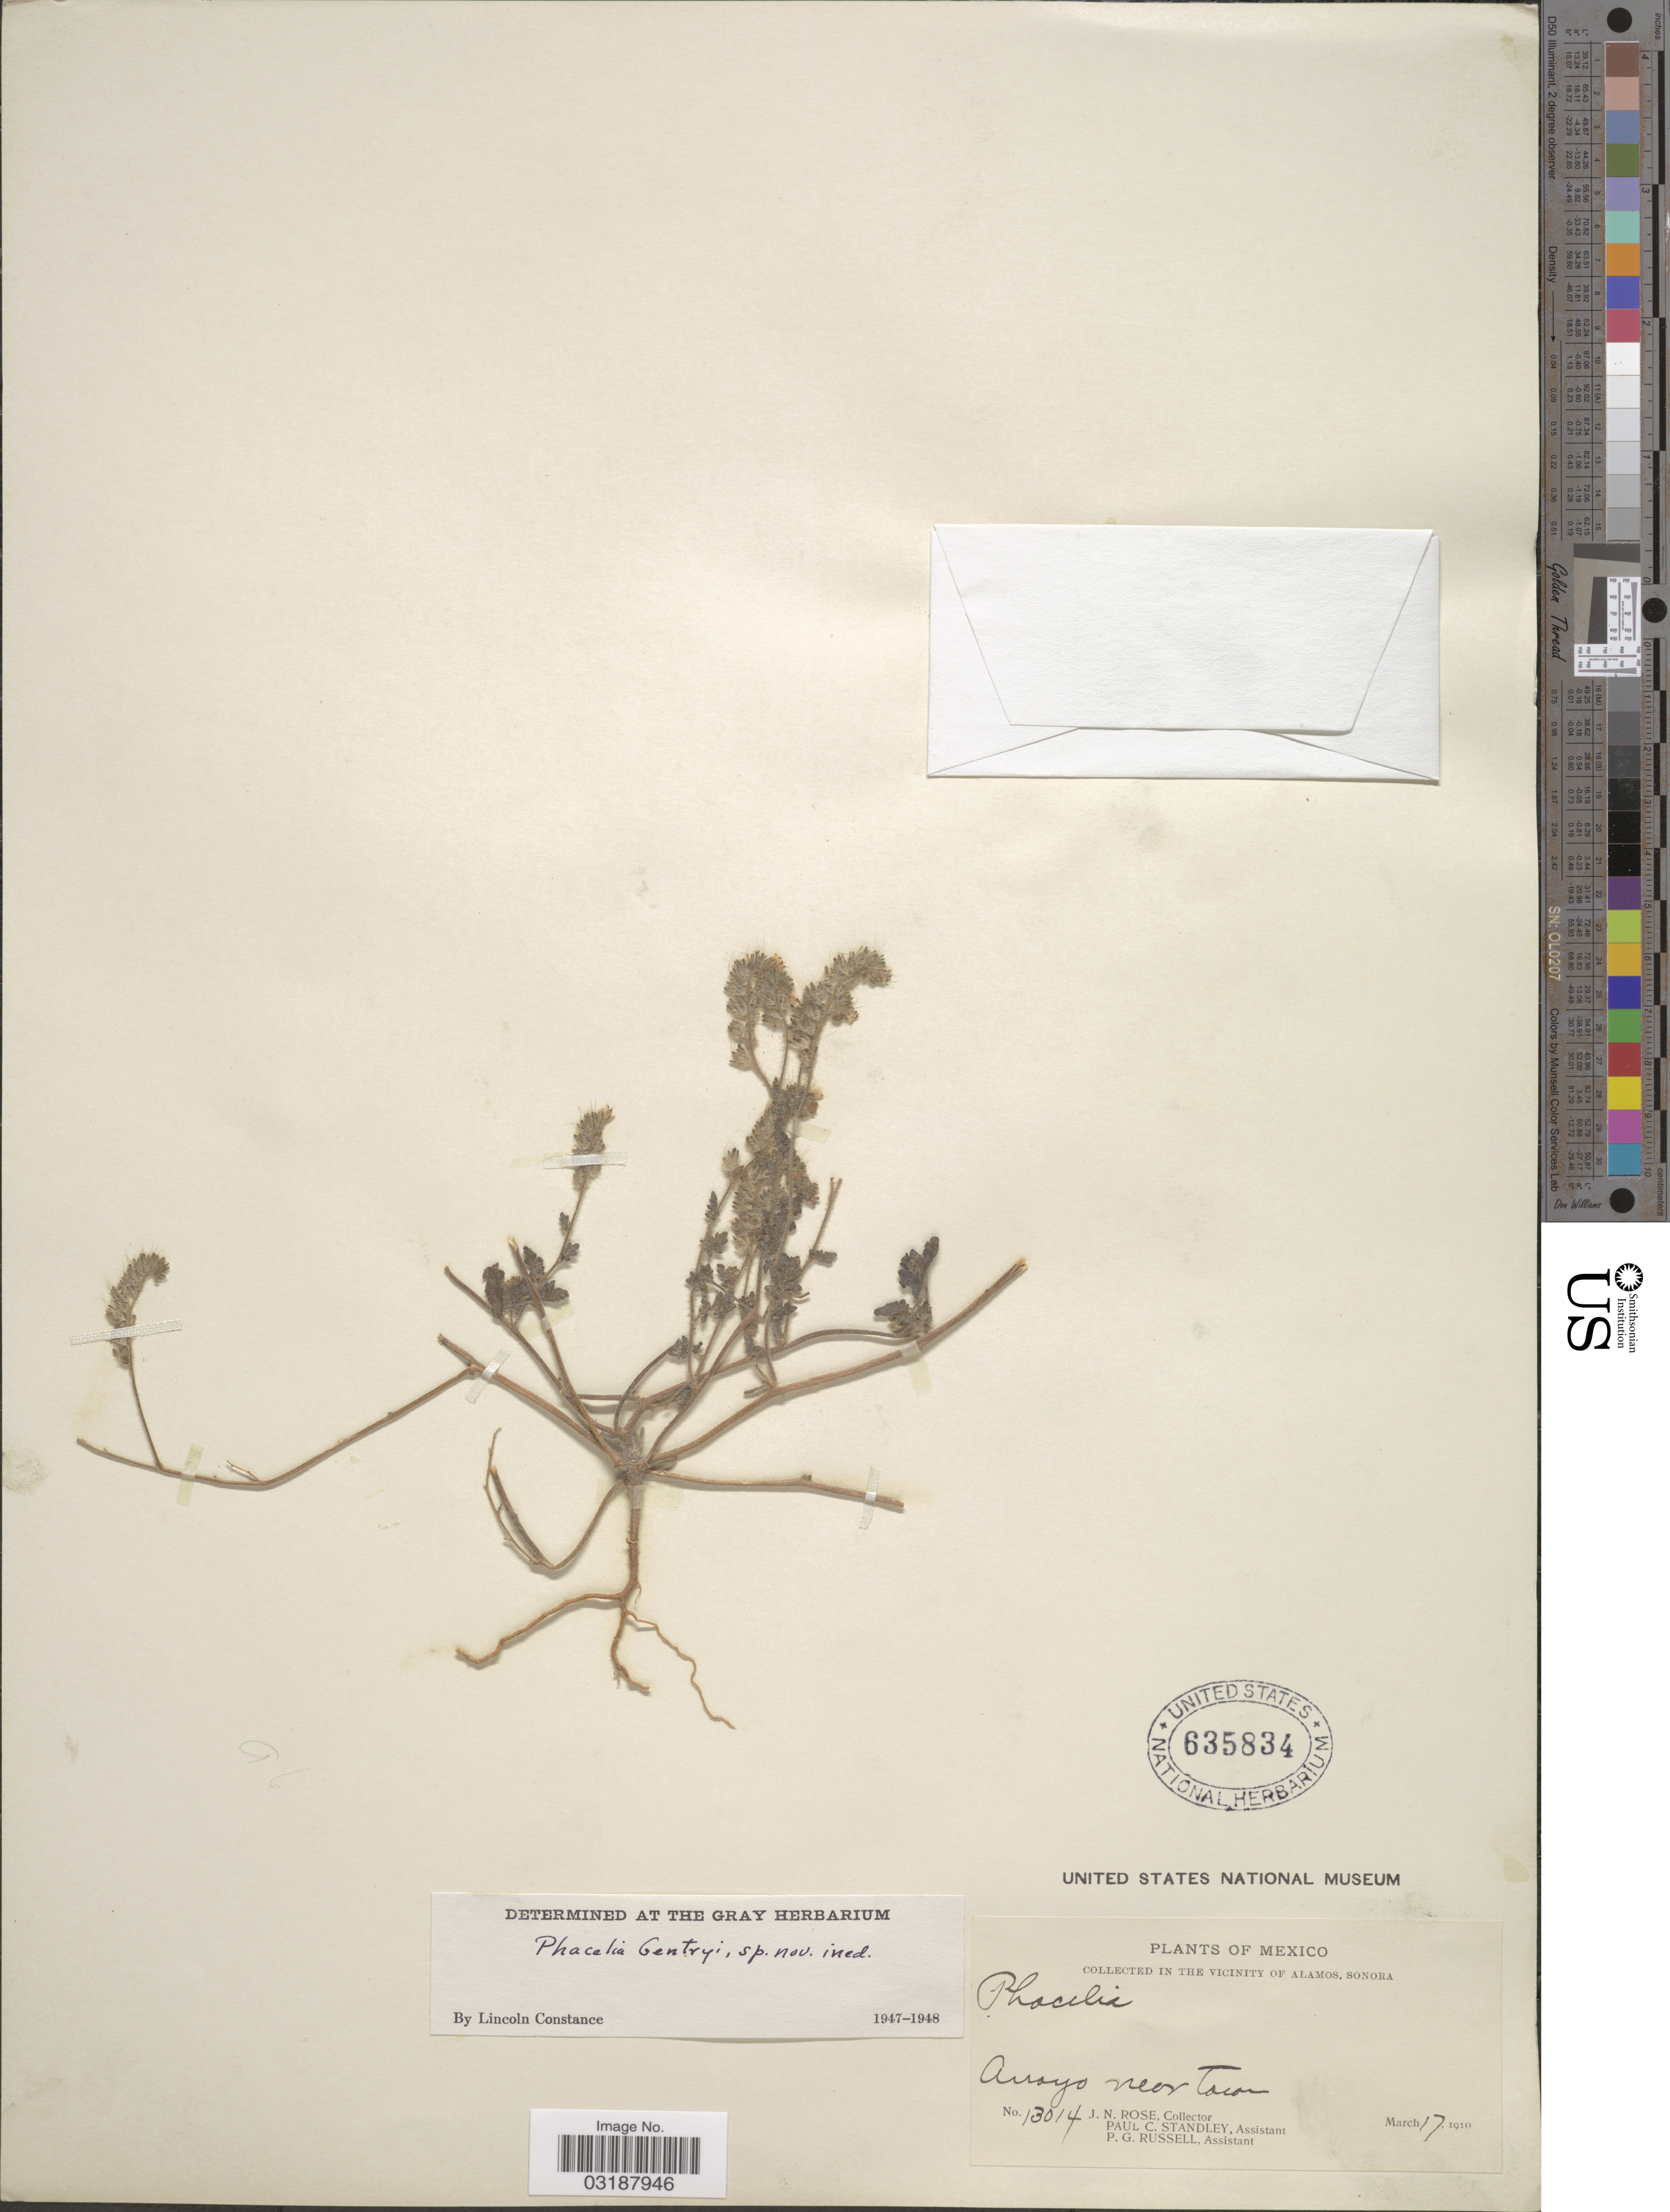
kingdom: Plantae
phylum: Tracheophyta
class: Magnoliopsida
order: Boraginales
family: Hydrophyllaceae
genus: Phacelia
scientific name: Phacelia gentryi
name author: Constance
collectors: J. N. Rose, P. C. Standley & P. G. Russell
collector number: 13014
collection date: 1910-03-17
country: Mexico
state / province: Sonora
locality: In the Vicinity of Alamos, Arroyo near Town.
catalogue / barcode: US 635834